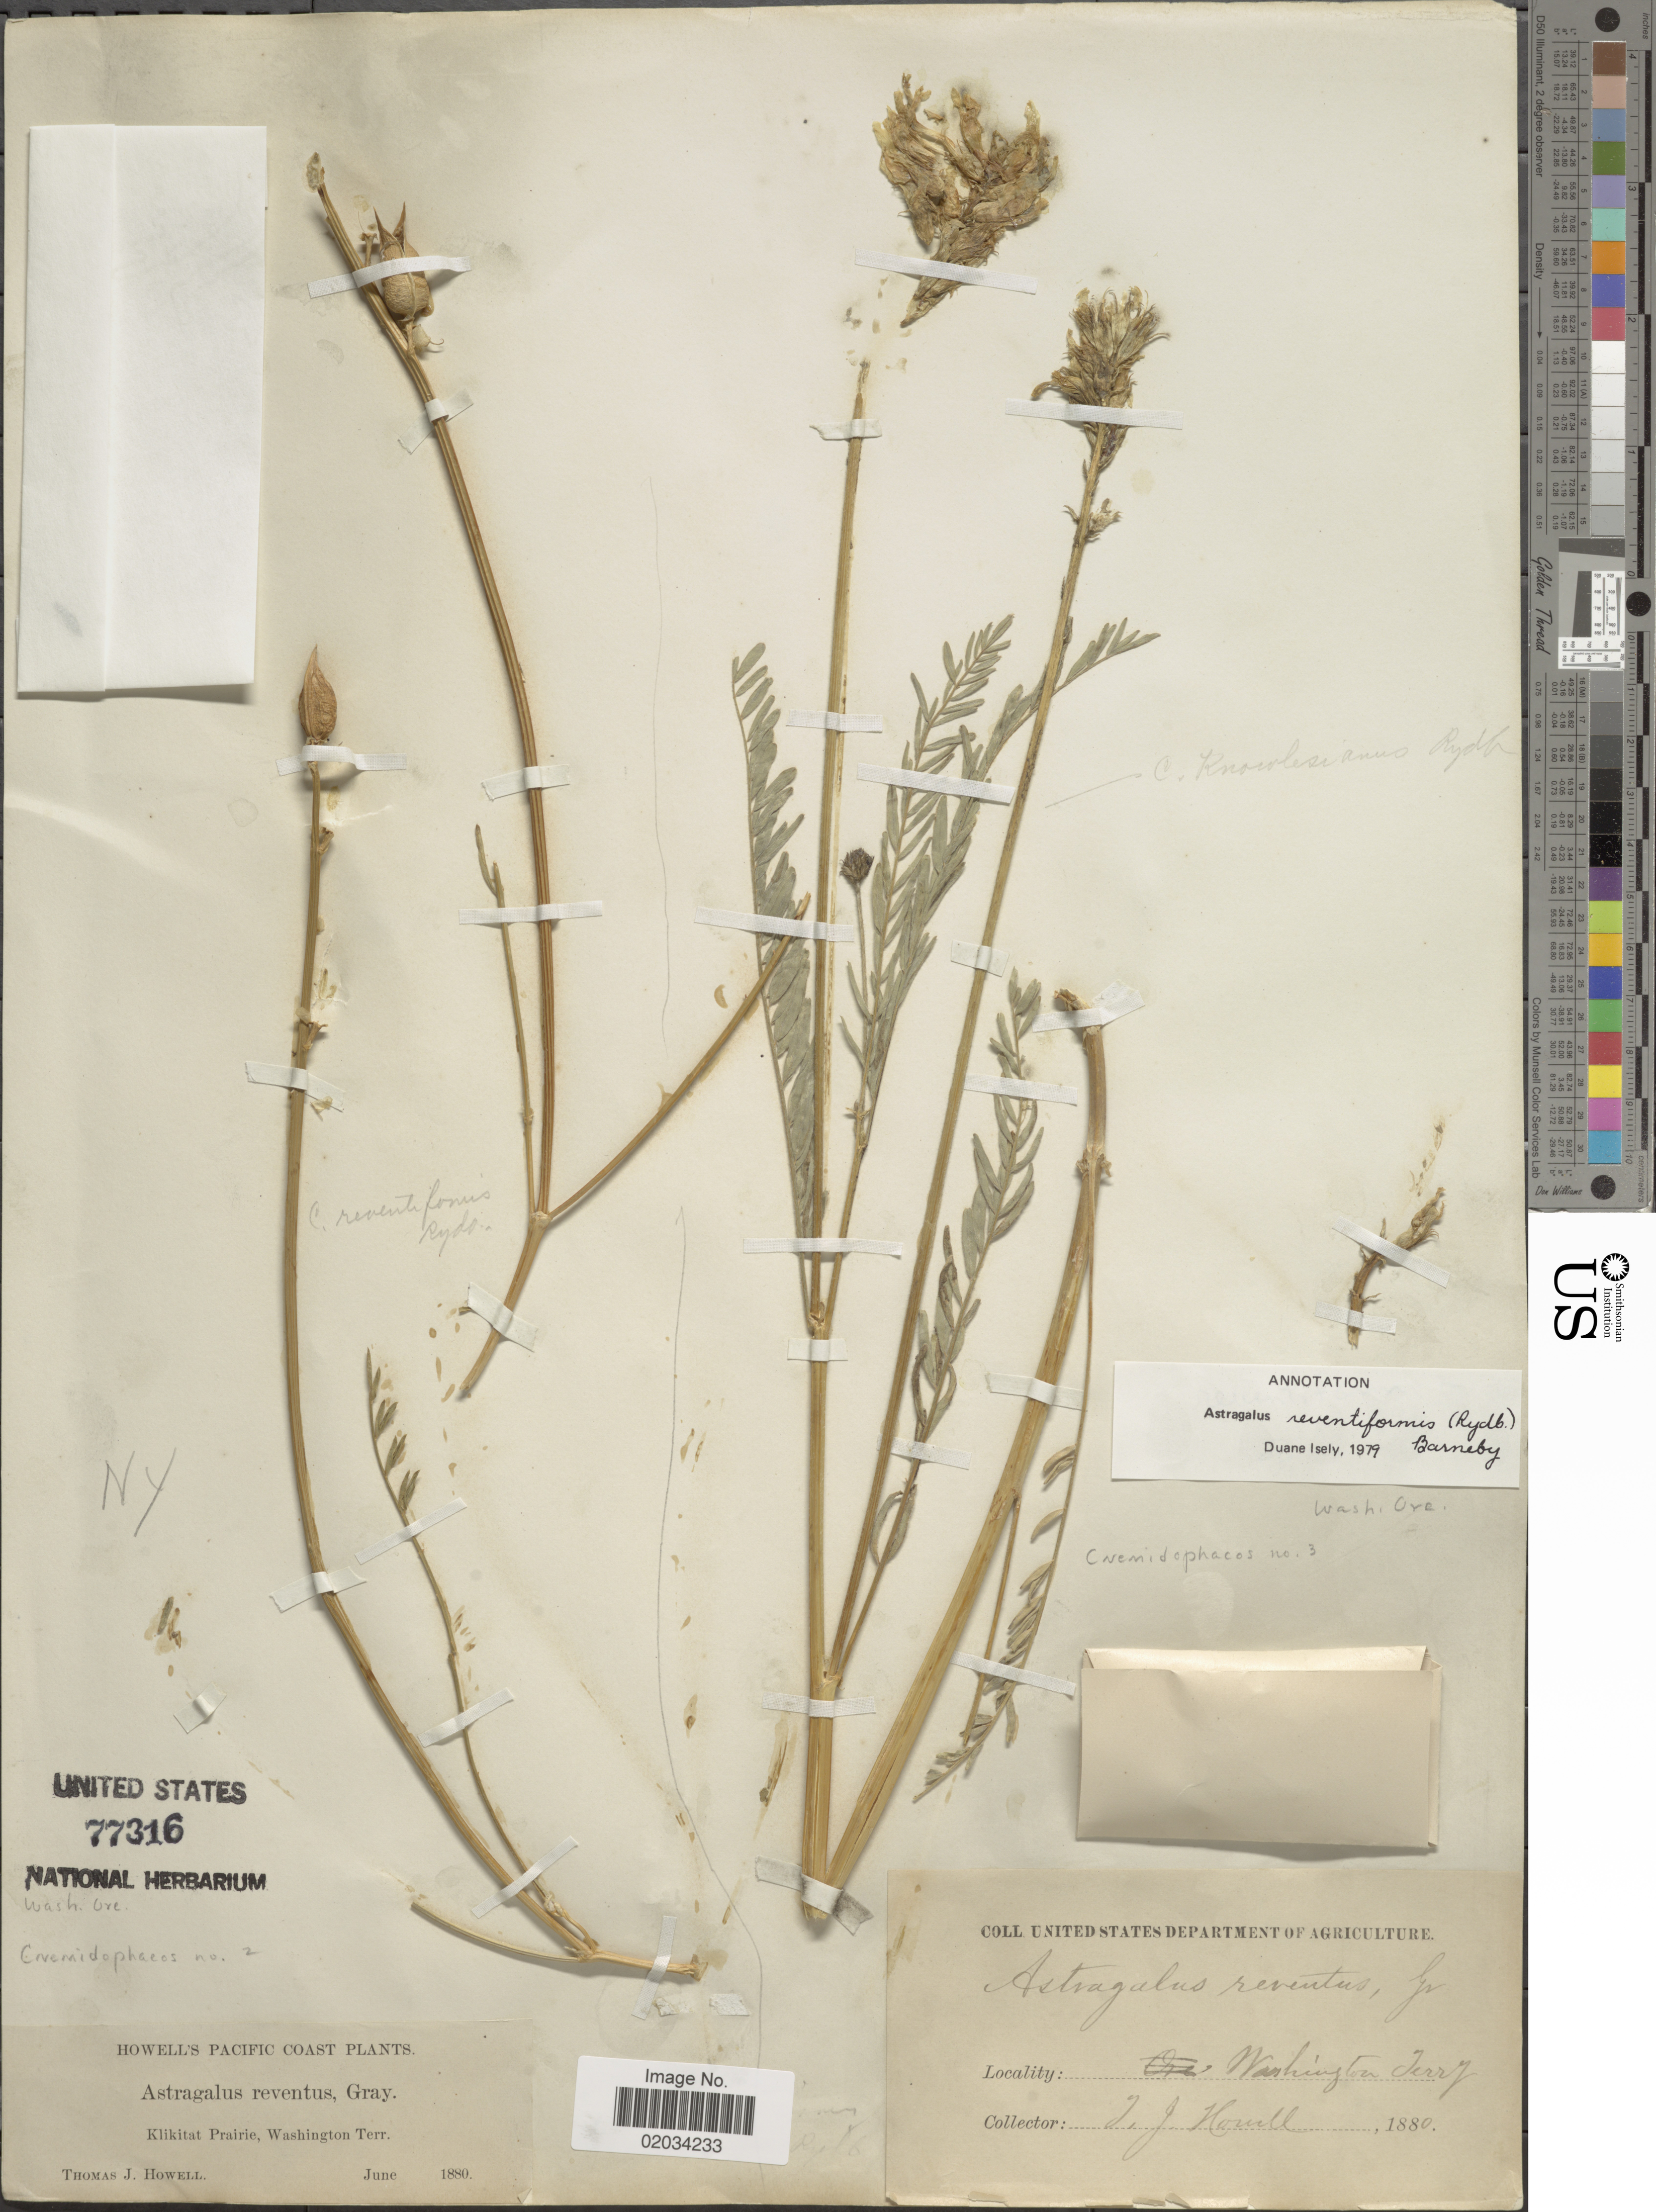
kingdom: Plantae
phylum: Tracheophyta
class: Magnoliopsida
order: Fabales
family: Fabaceae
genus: Astragalus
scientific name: Astragalus reventiformis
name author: (Rydb.) Barneby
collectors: T. J. Howell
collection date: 1880-06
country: United States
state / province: Washington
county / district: Klickitat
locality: Klickitat Prairie, Washington Terr.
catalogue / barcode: US 77316